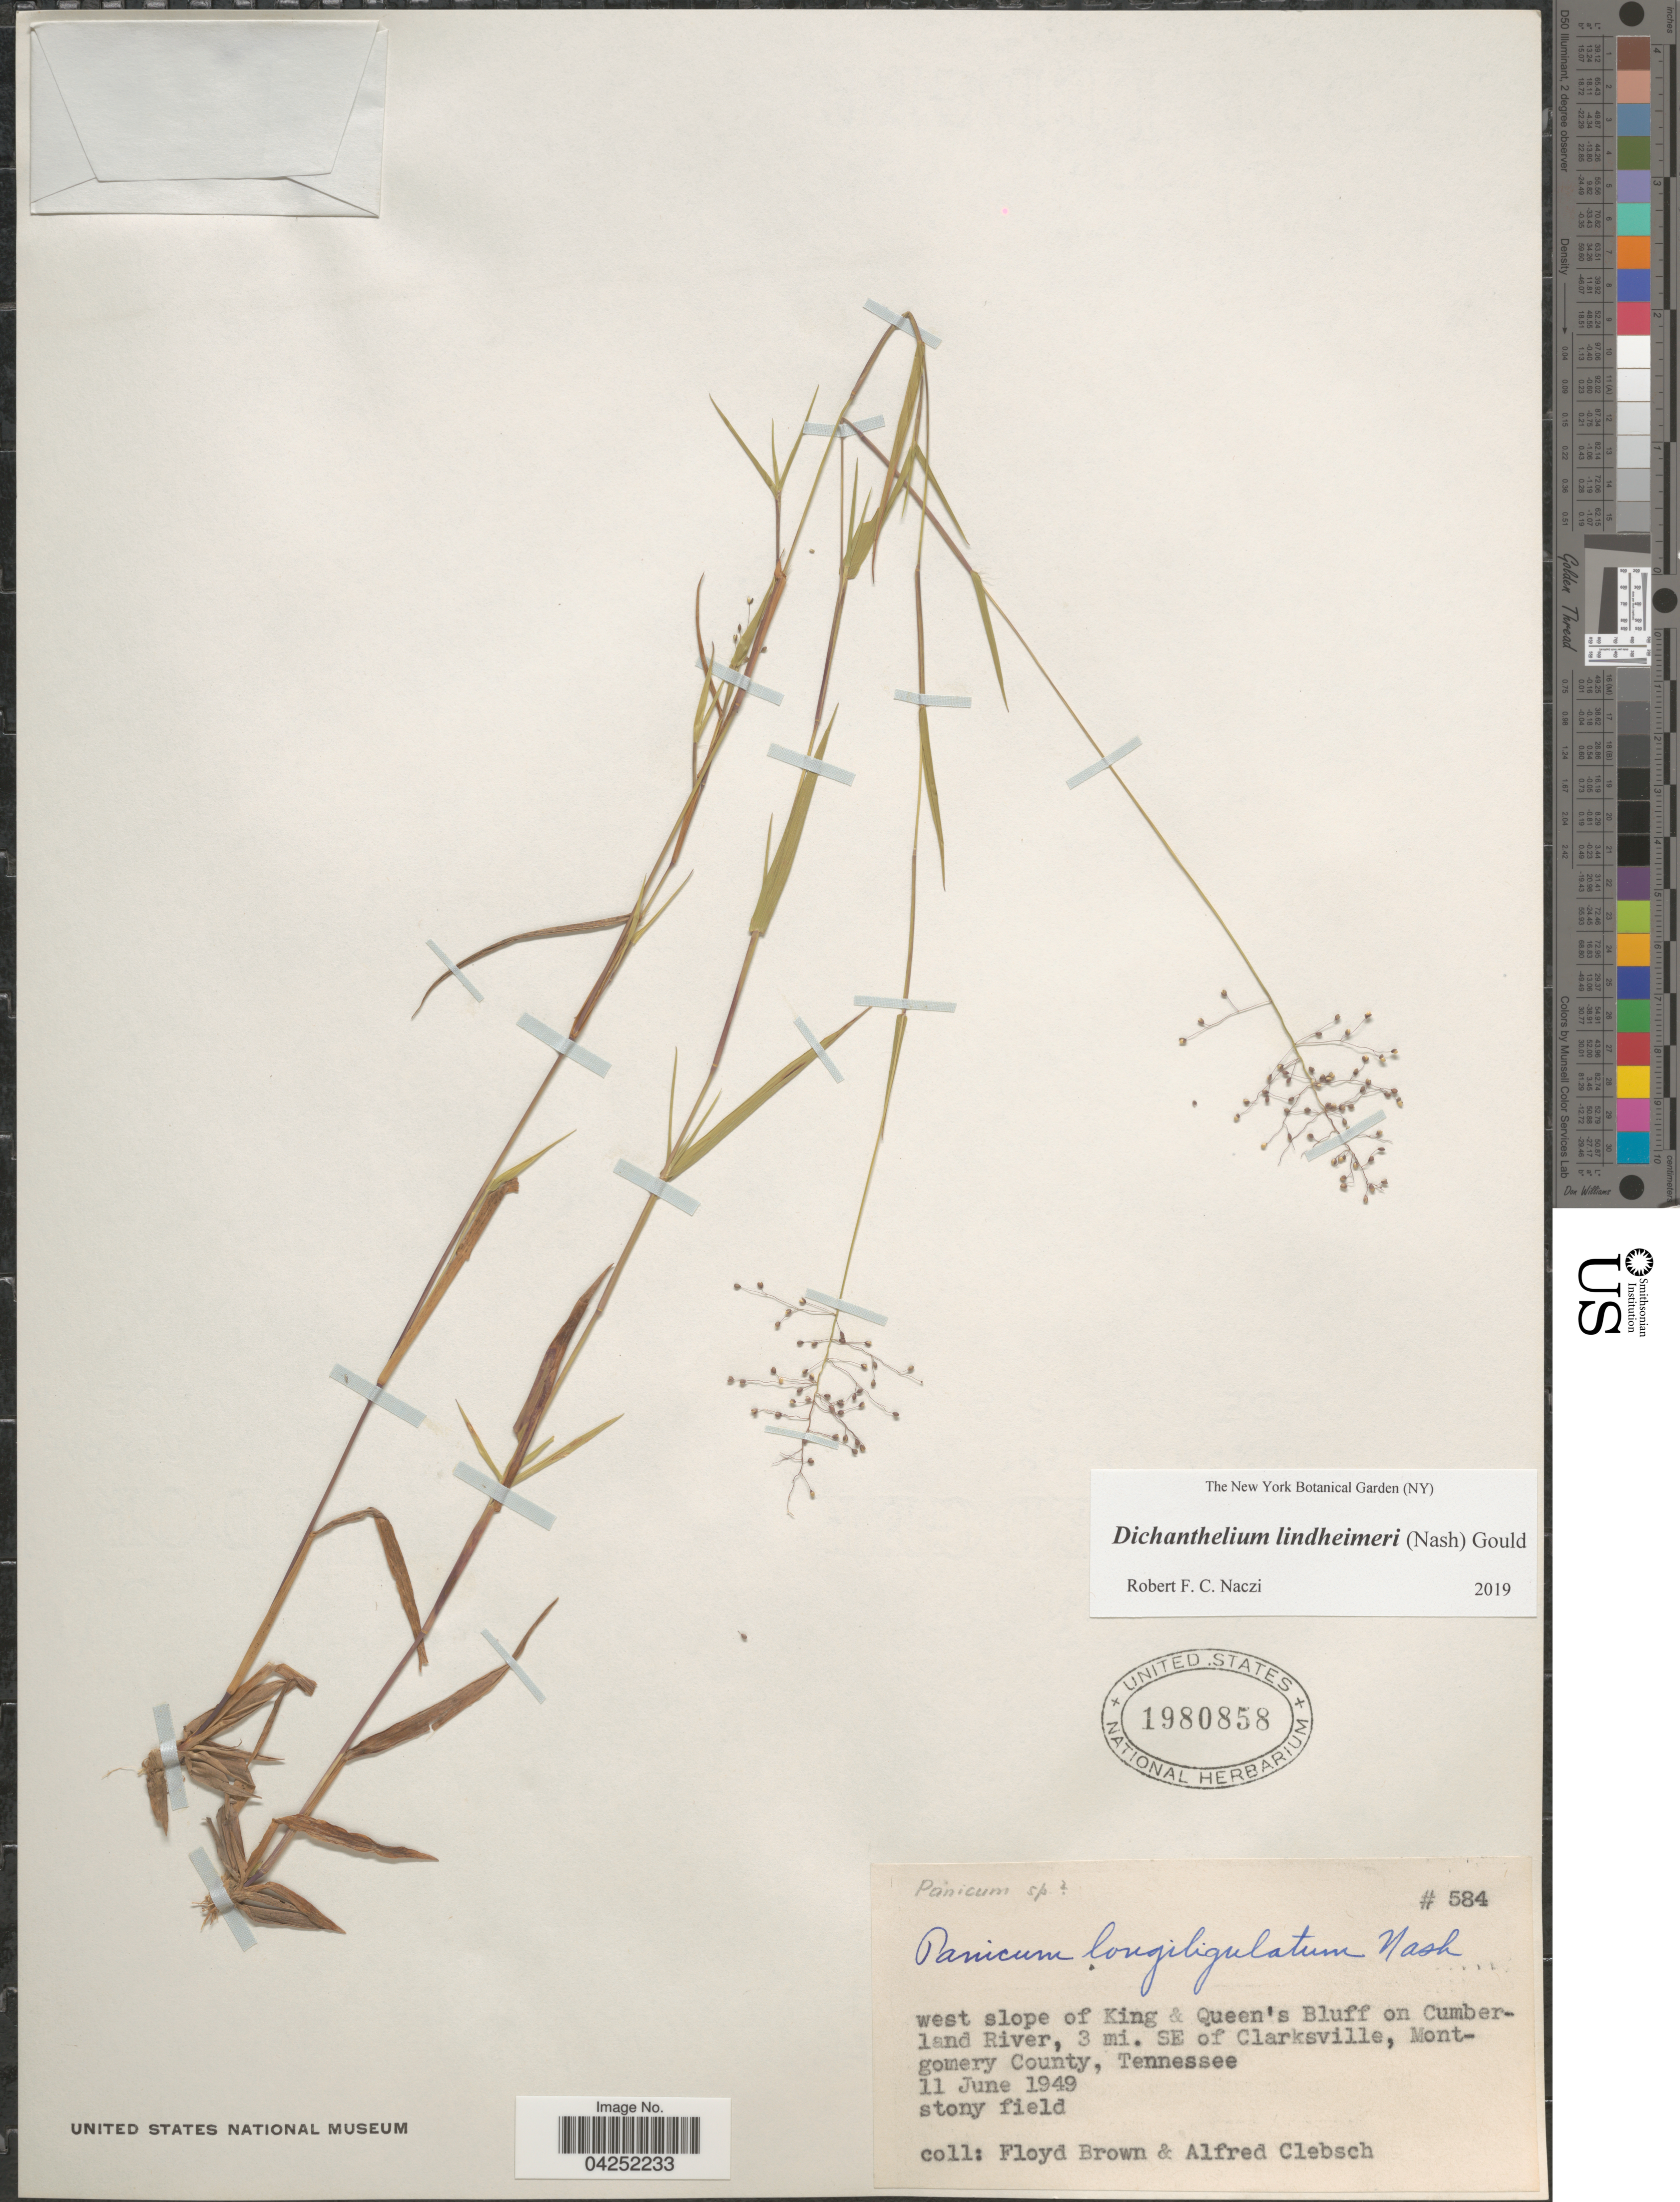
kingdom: Plantae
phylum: Tracheophyta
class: Liliopsida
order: Poales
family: Poaceae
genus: Dichanthelium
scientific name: Dichanthelium acuminatum var. lindheimeri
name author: (Nash) Gould & C.A. Clark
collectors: F. Brown & A. Clebsch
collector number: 584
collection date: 1949-06-11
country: United States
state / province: Tennessee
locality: West slope of King & Queen's Bluff on Cumberland River, 3 mi. SE of Clarksville, Montgomery County.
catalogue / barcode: US 1980858